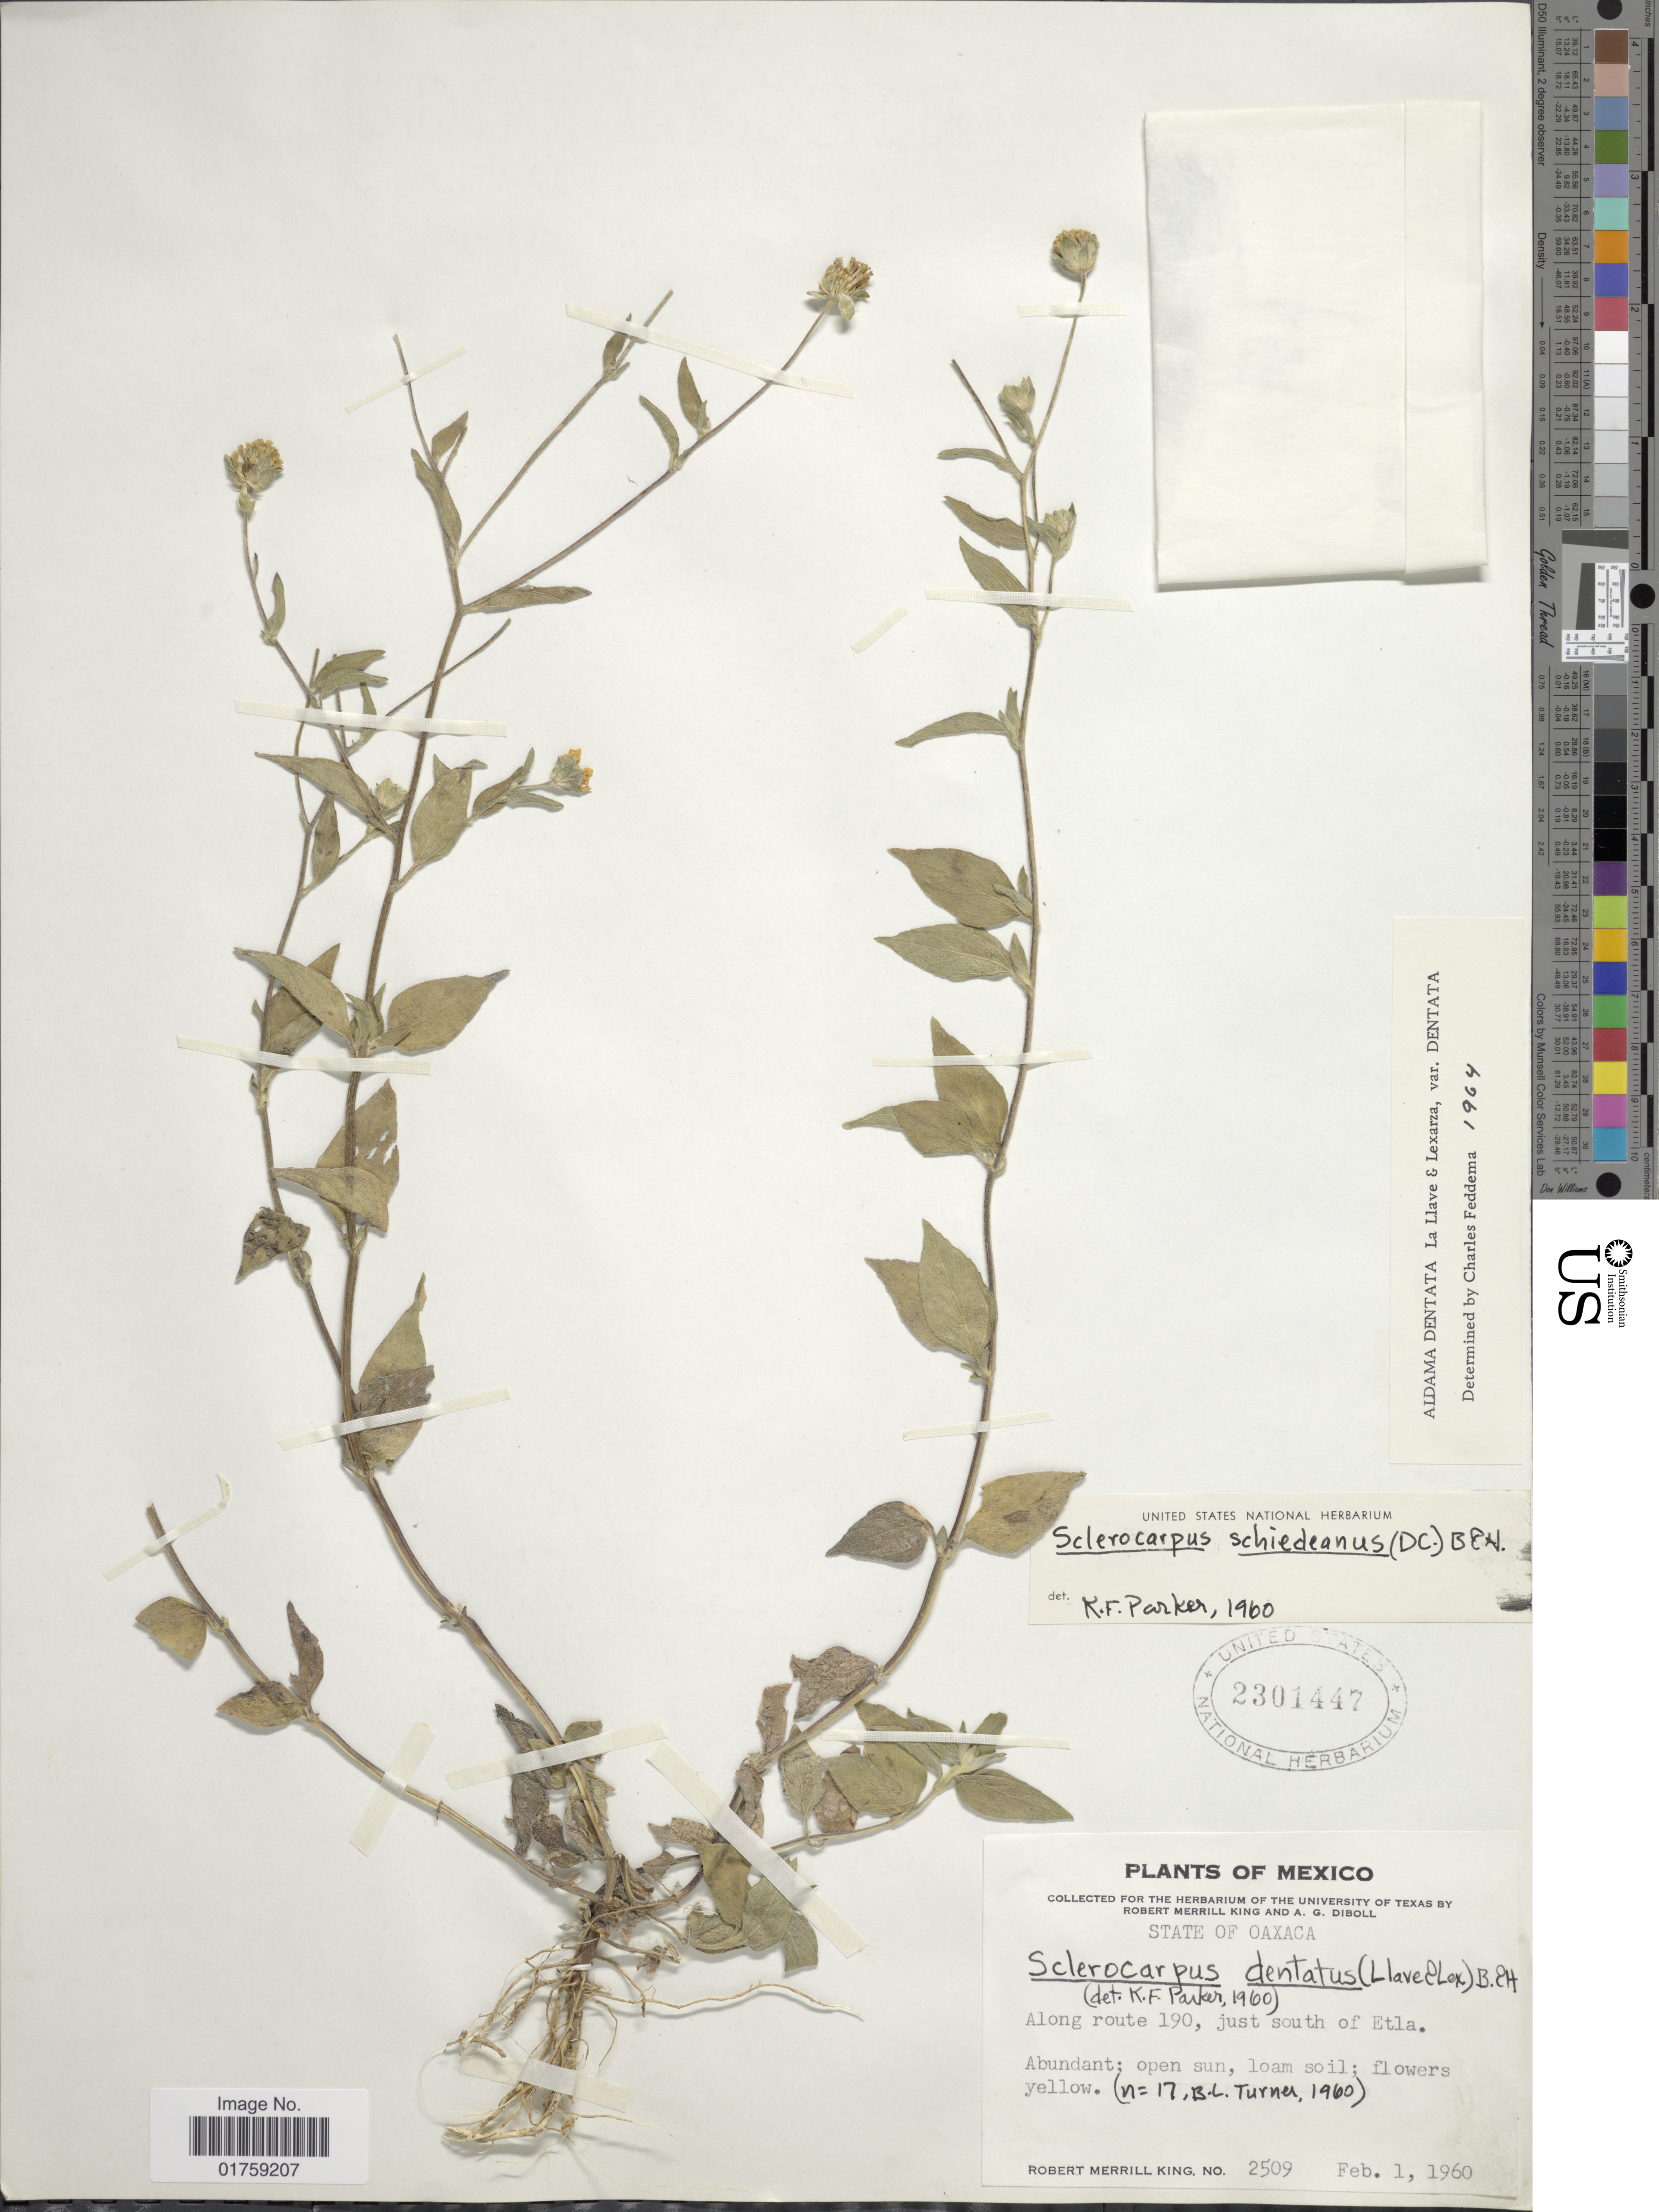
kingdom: Plantae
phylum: Tracheophyta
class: Magnoliopsida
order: Asterales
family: Asteraceae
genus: Sclerocarpus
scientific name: Sclerocarpus dentatus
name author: (La Llave) Benth. & Hook. f. ex Hemsl.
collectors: R. M. King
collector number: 2509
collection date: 1960-02-01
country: Mexico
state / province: Oaxaca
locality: Mexico. State of Oaxaca. Along route 190, just souith of Etla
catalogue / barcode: US 230114